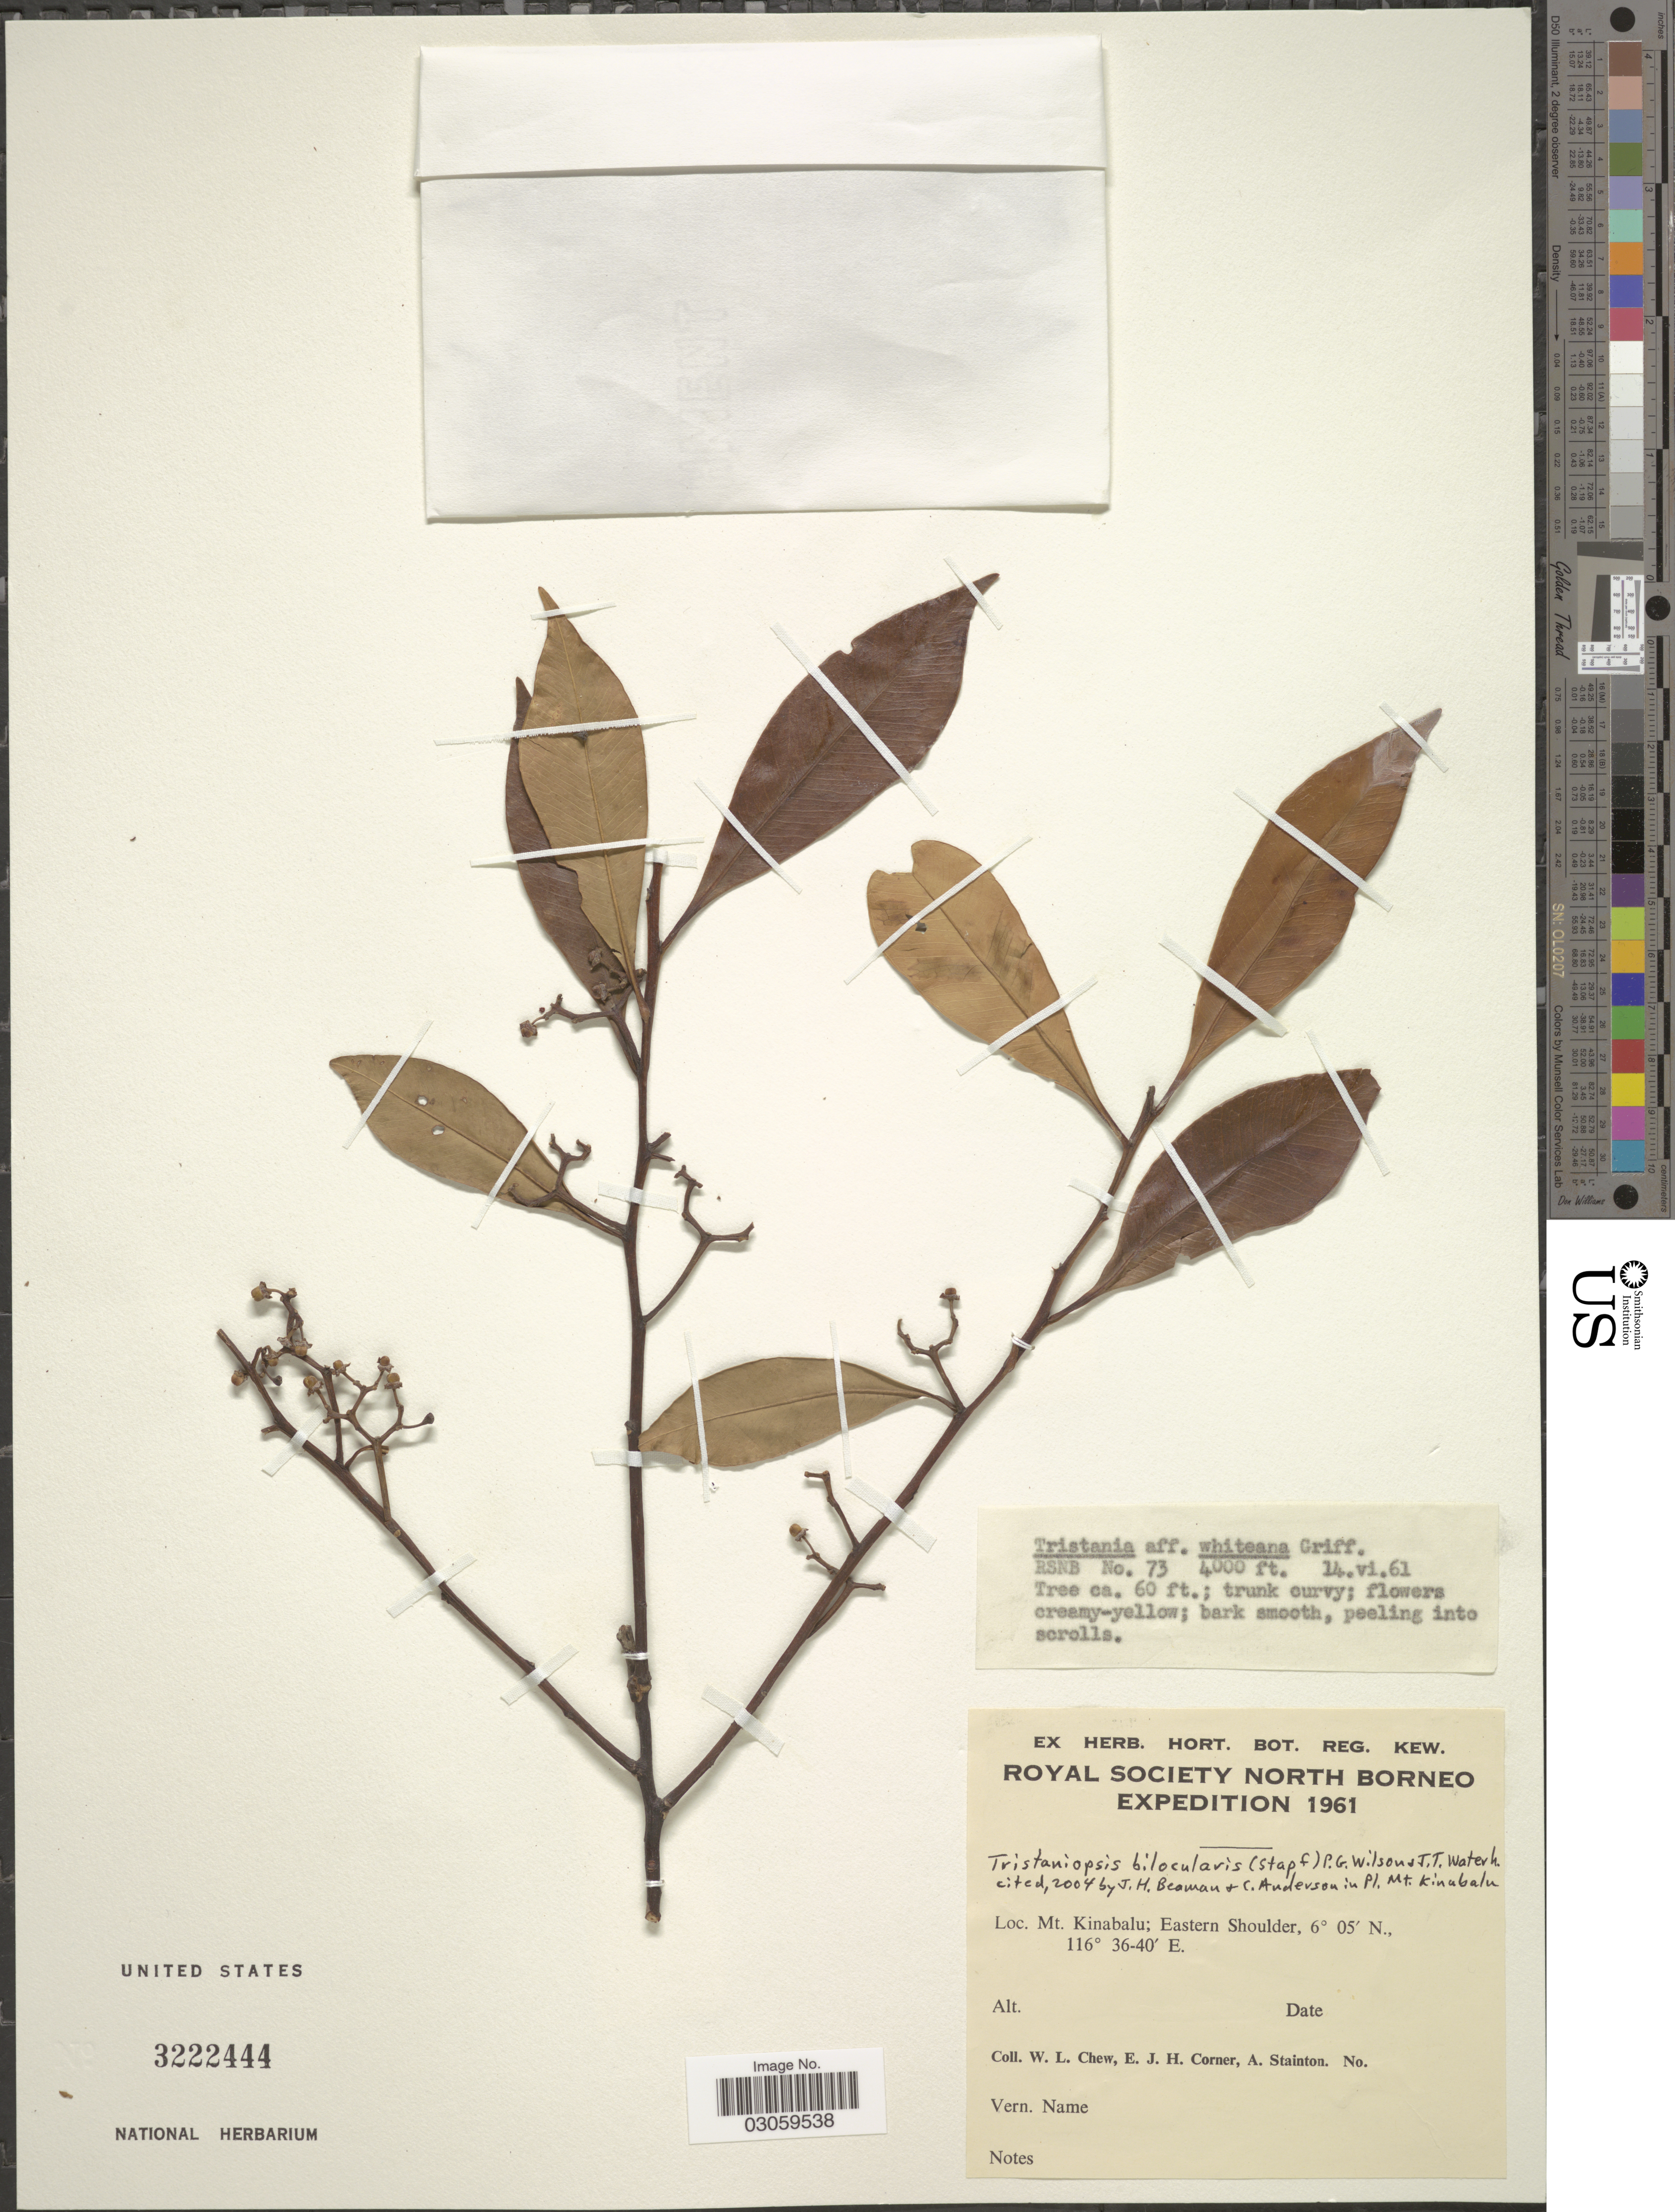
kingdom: Plantae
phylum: Tracheophyta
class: Magnoliopsida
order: Myrtales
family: Myrtaceae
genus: Tristaniopsis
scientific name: Tristaniopsis bilocularis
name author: (Stapf) P.G. Wilson & J. T. Waterh.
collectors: W. Chew, E. Corner & A. Stainton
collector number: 73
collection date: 1961-06-14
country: Malaysia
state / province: Sabah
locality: North Borneo. Mt. Kinabalu; Eastern Shoulder.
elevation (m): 1219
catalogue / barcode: US 3222444